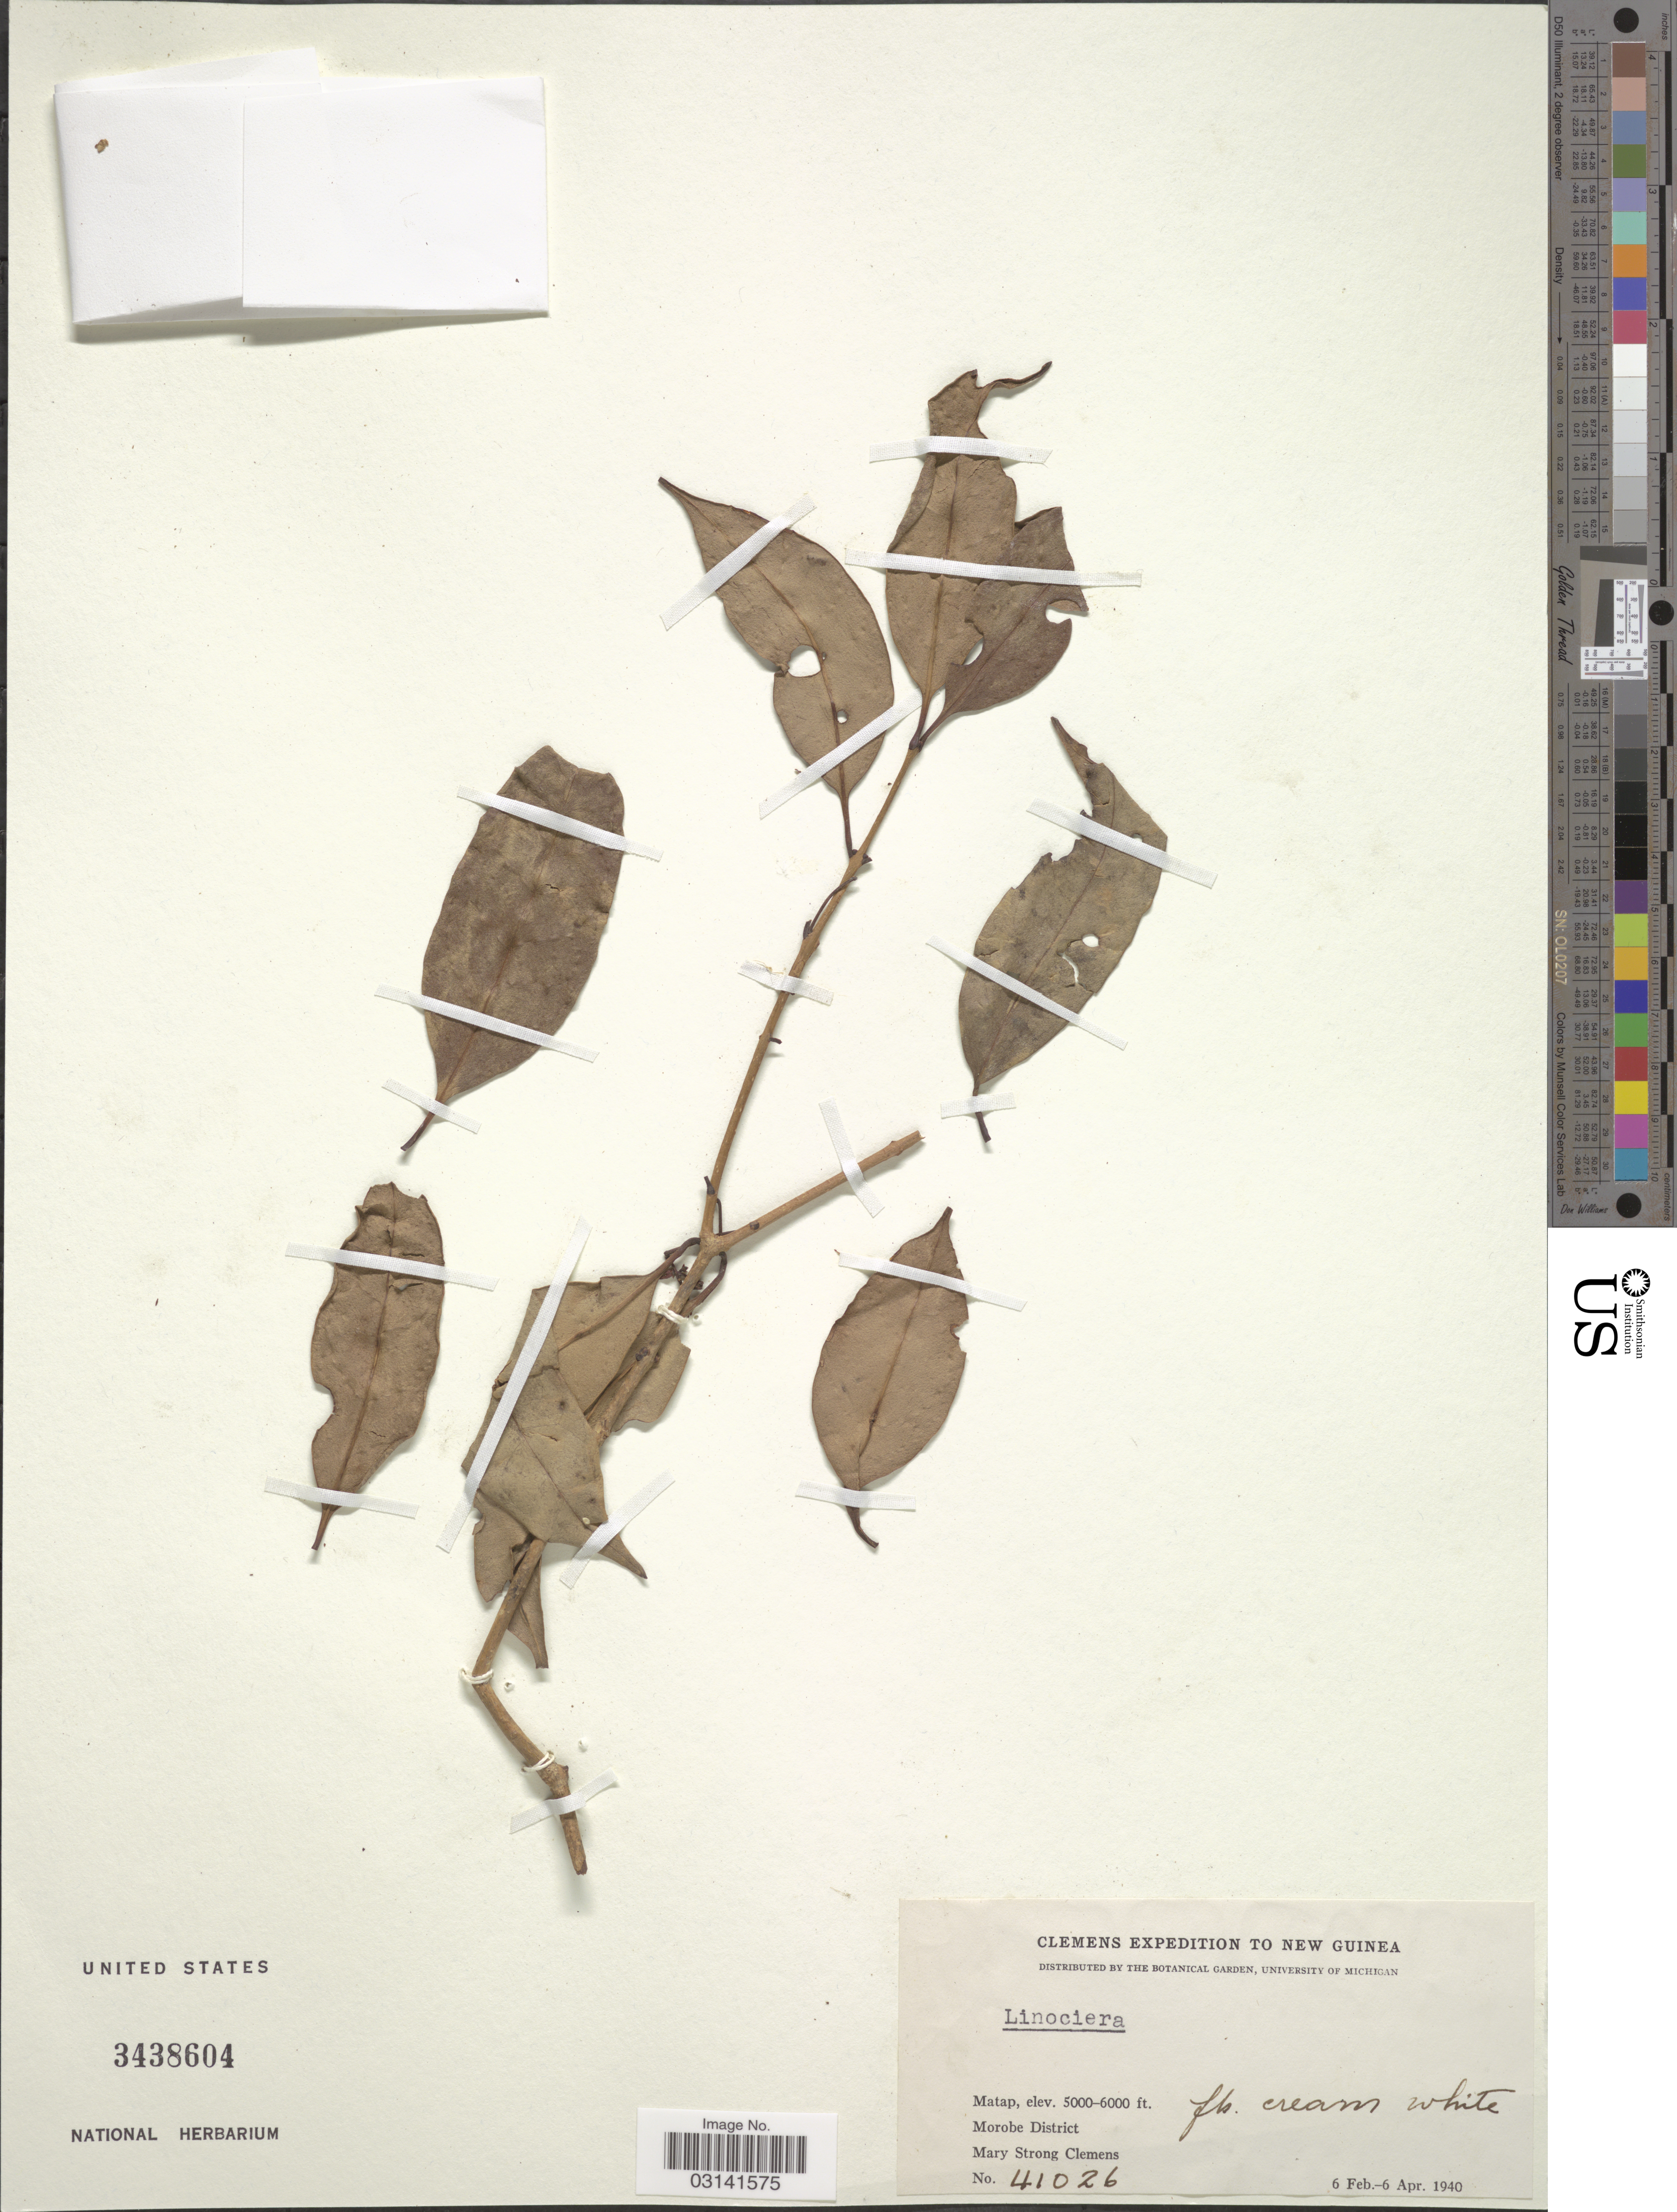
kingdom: Plantae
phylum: Tracheophyta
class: Magnoliopsida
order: Lamiales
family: Oleaceae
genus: Linociera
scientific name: Linociera sp.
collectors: M. S. Clemens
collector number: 41026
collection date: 1940-02-06/1940-04-06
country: Papua New Guinea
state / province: Morobe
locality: New Guinea. Matap, Morobe District.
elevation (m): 1524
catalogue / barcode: US 3438604